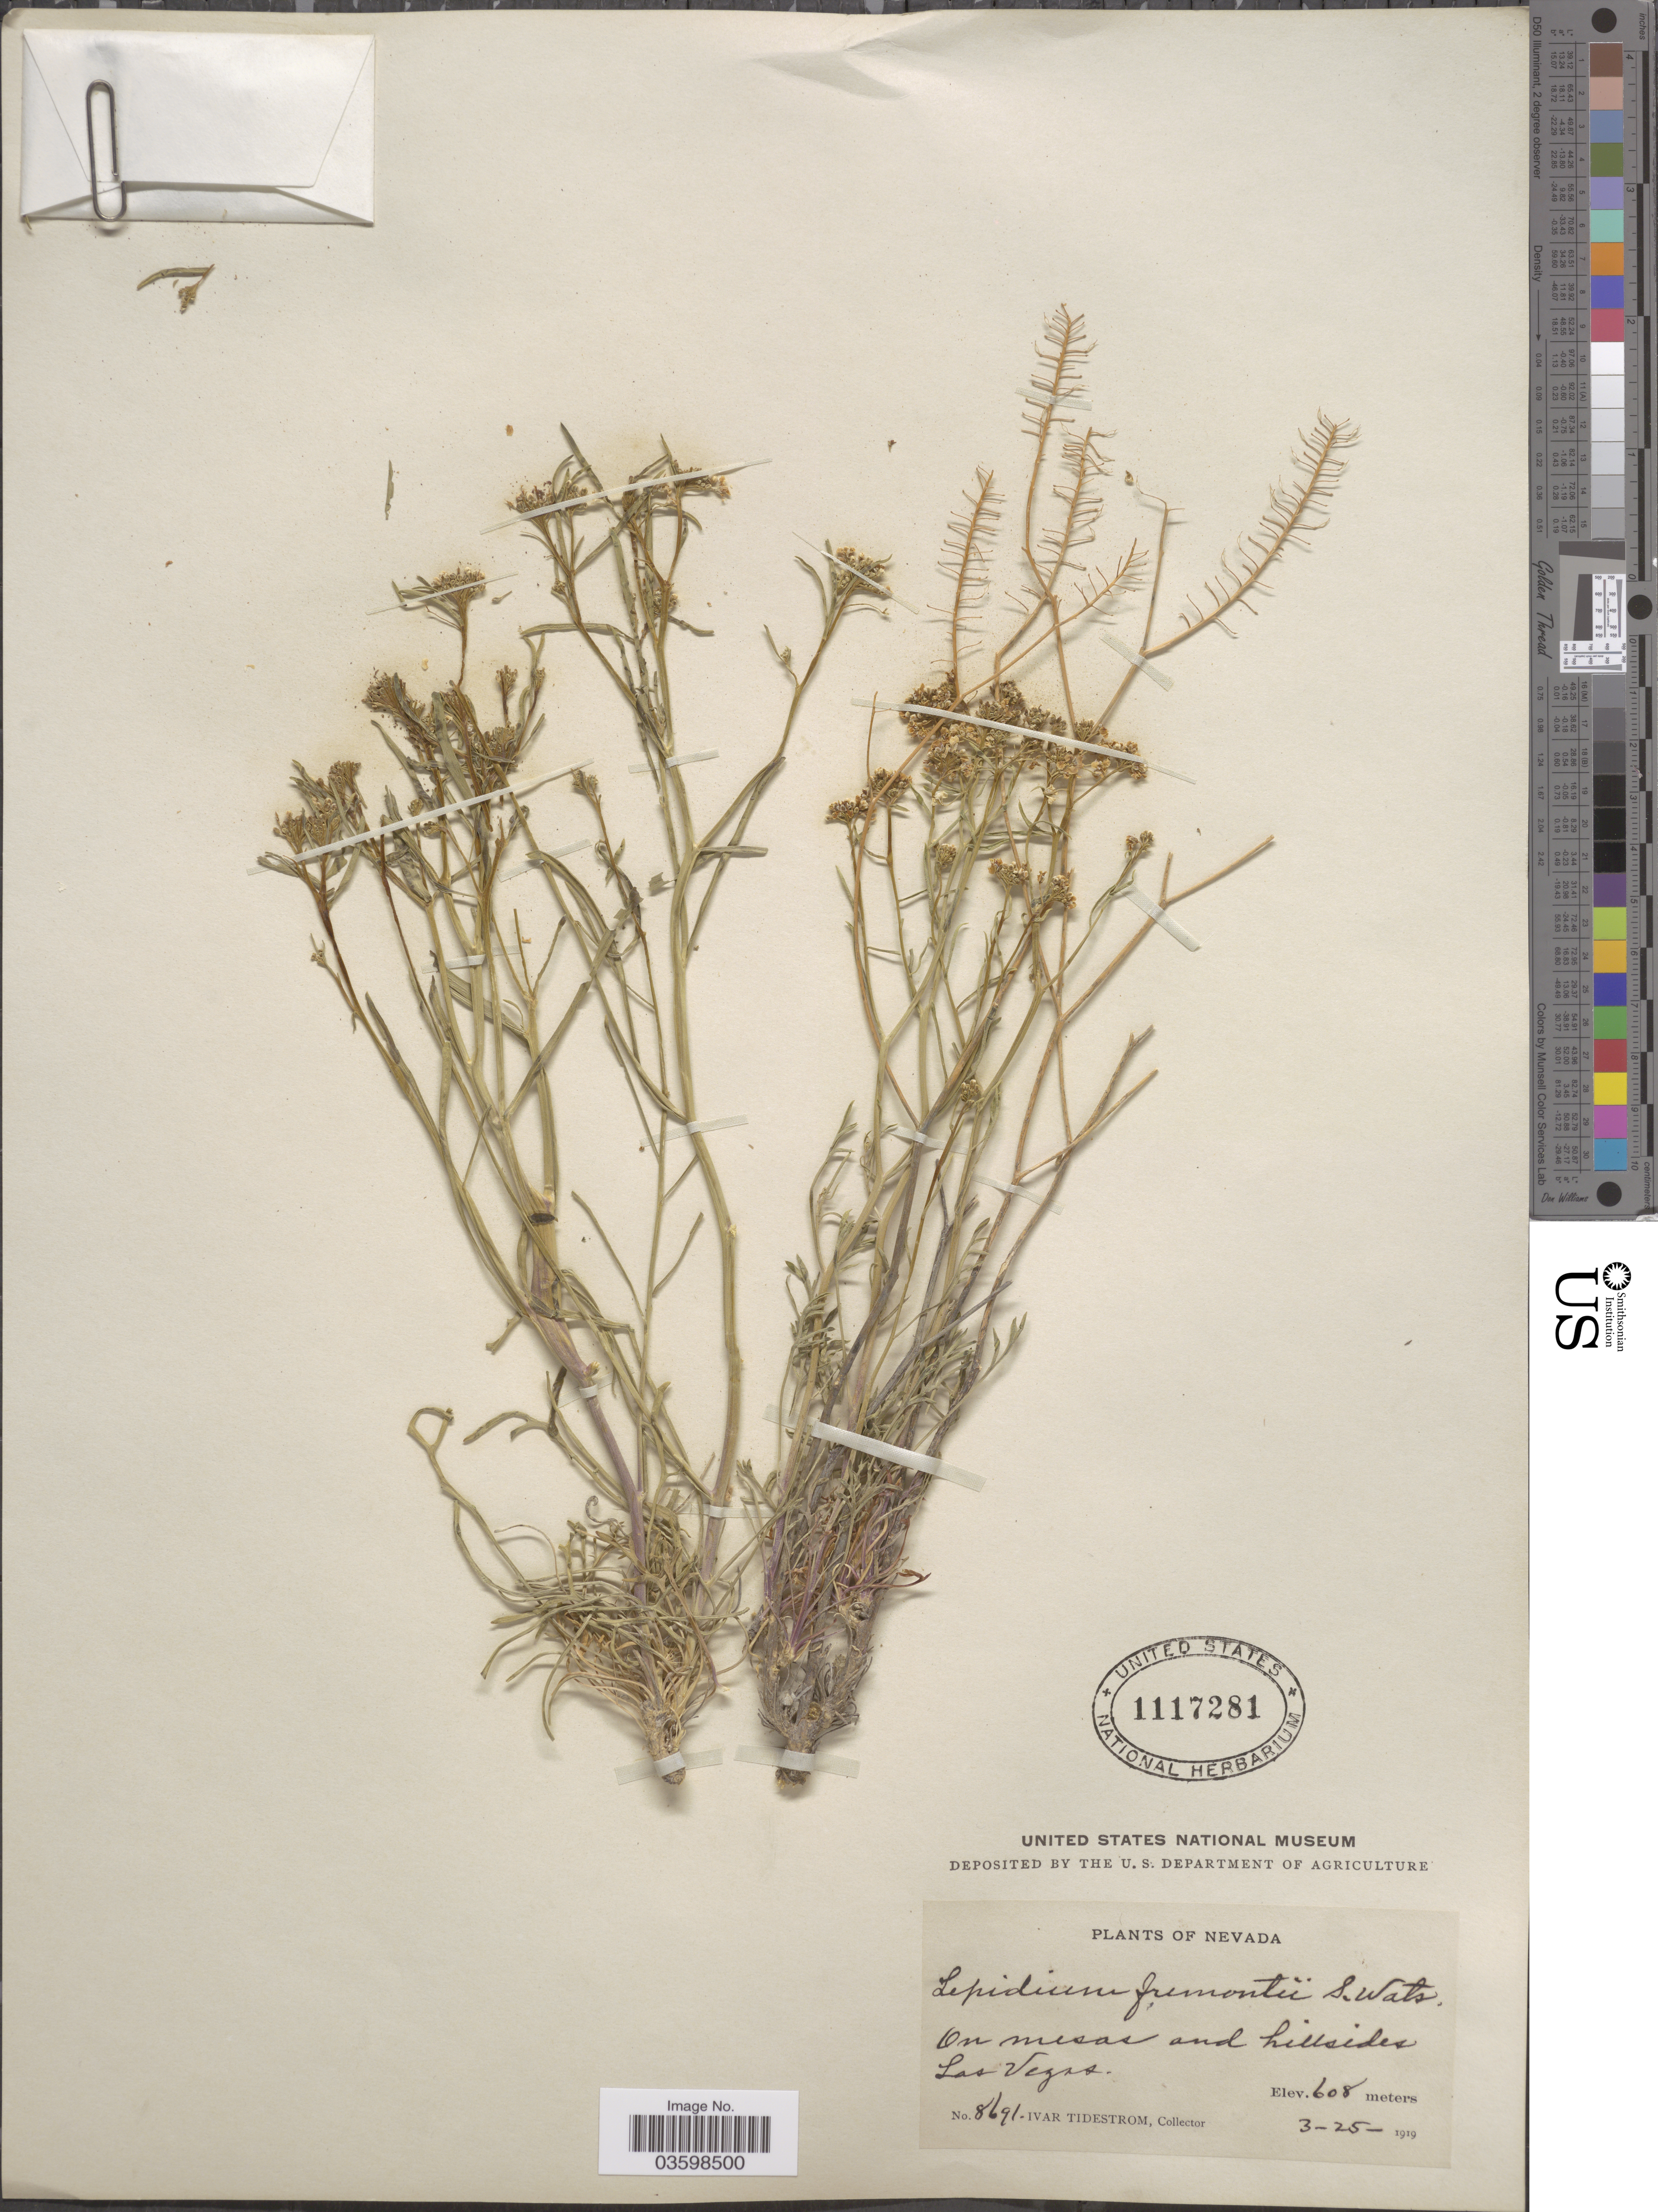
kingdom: Plantae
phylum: Tracheophyta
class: Magnoliopsida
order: Brassicales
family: Brassicaceae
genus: Lepidium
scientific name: Lepidium fremontii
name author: S. Watson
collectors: I. F. Tidestrom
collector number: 8691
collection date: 1919-03-25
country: United States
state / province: Nevada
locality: On mesas and hillsides Las Vegas.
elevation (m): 608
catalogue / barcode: US 1117281